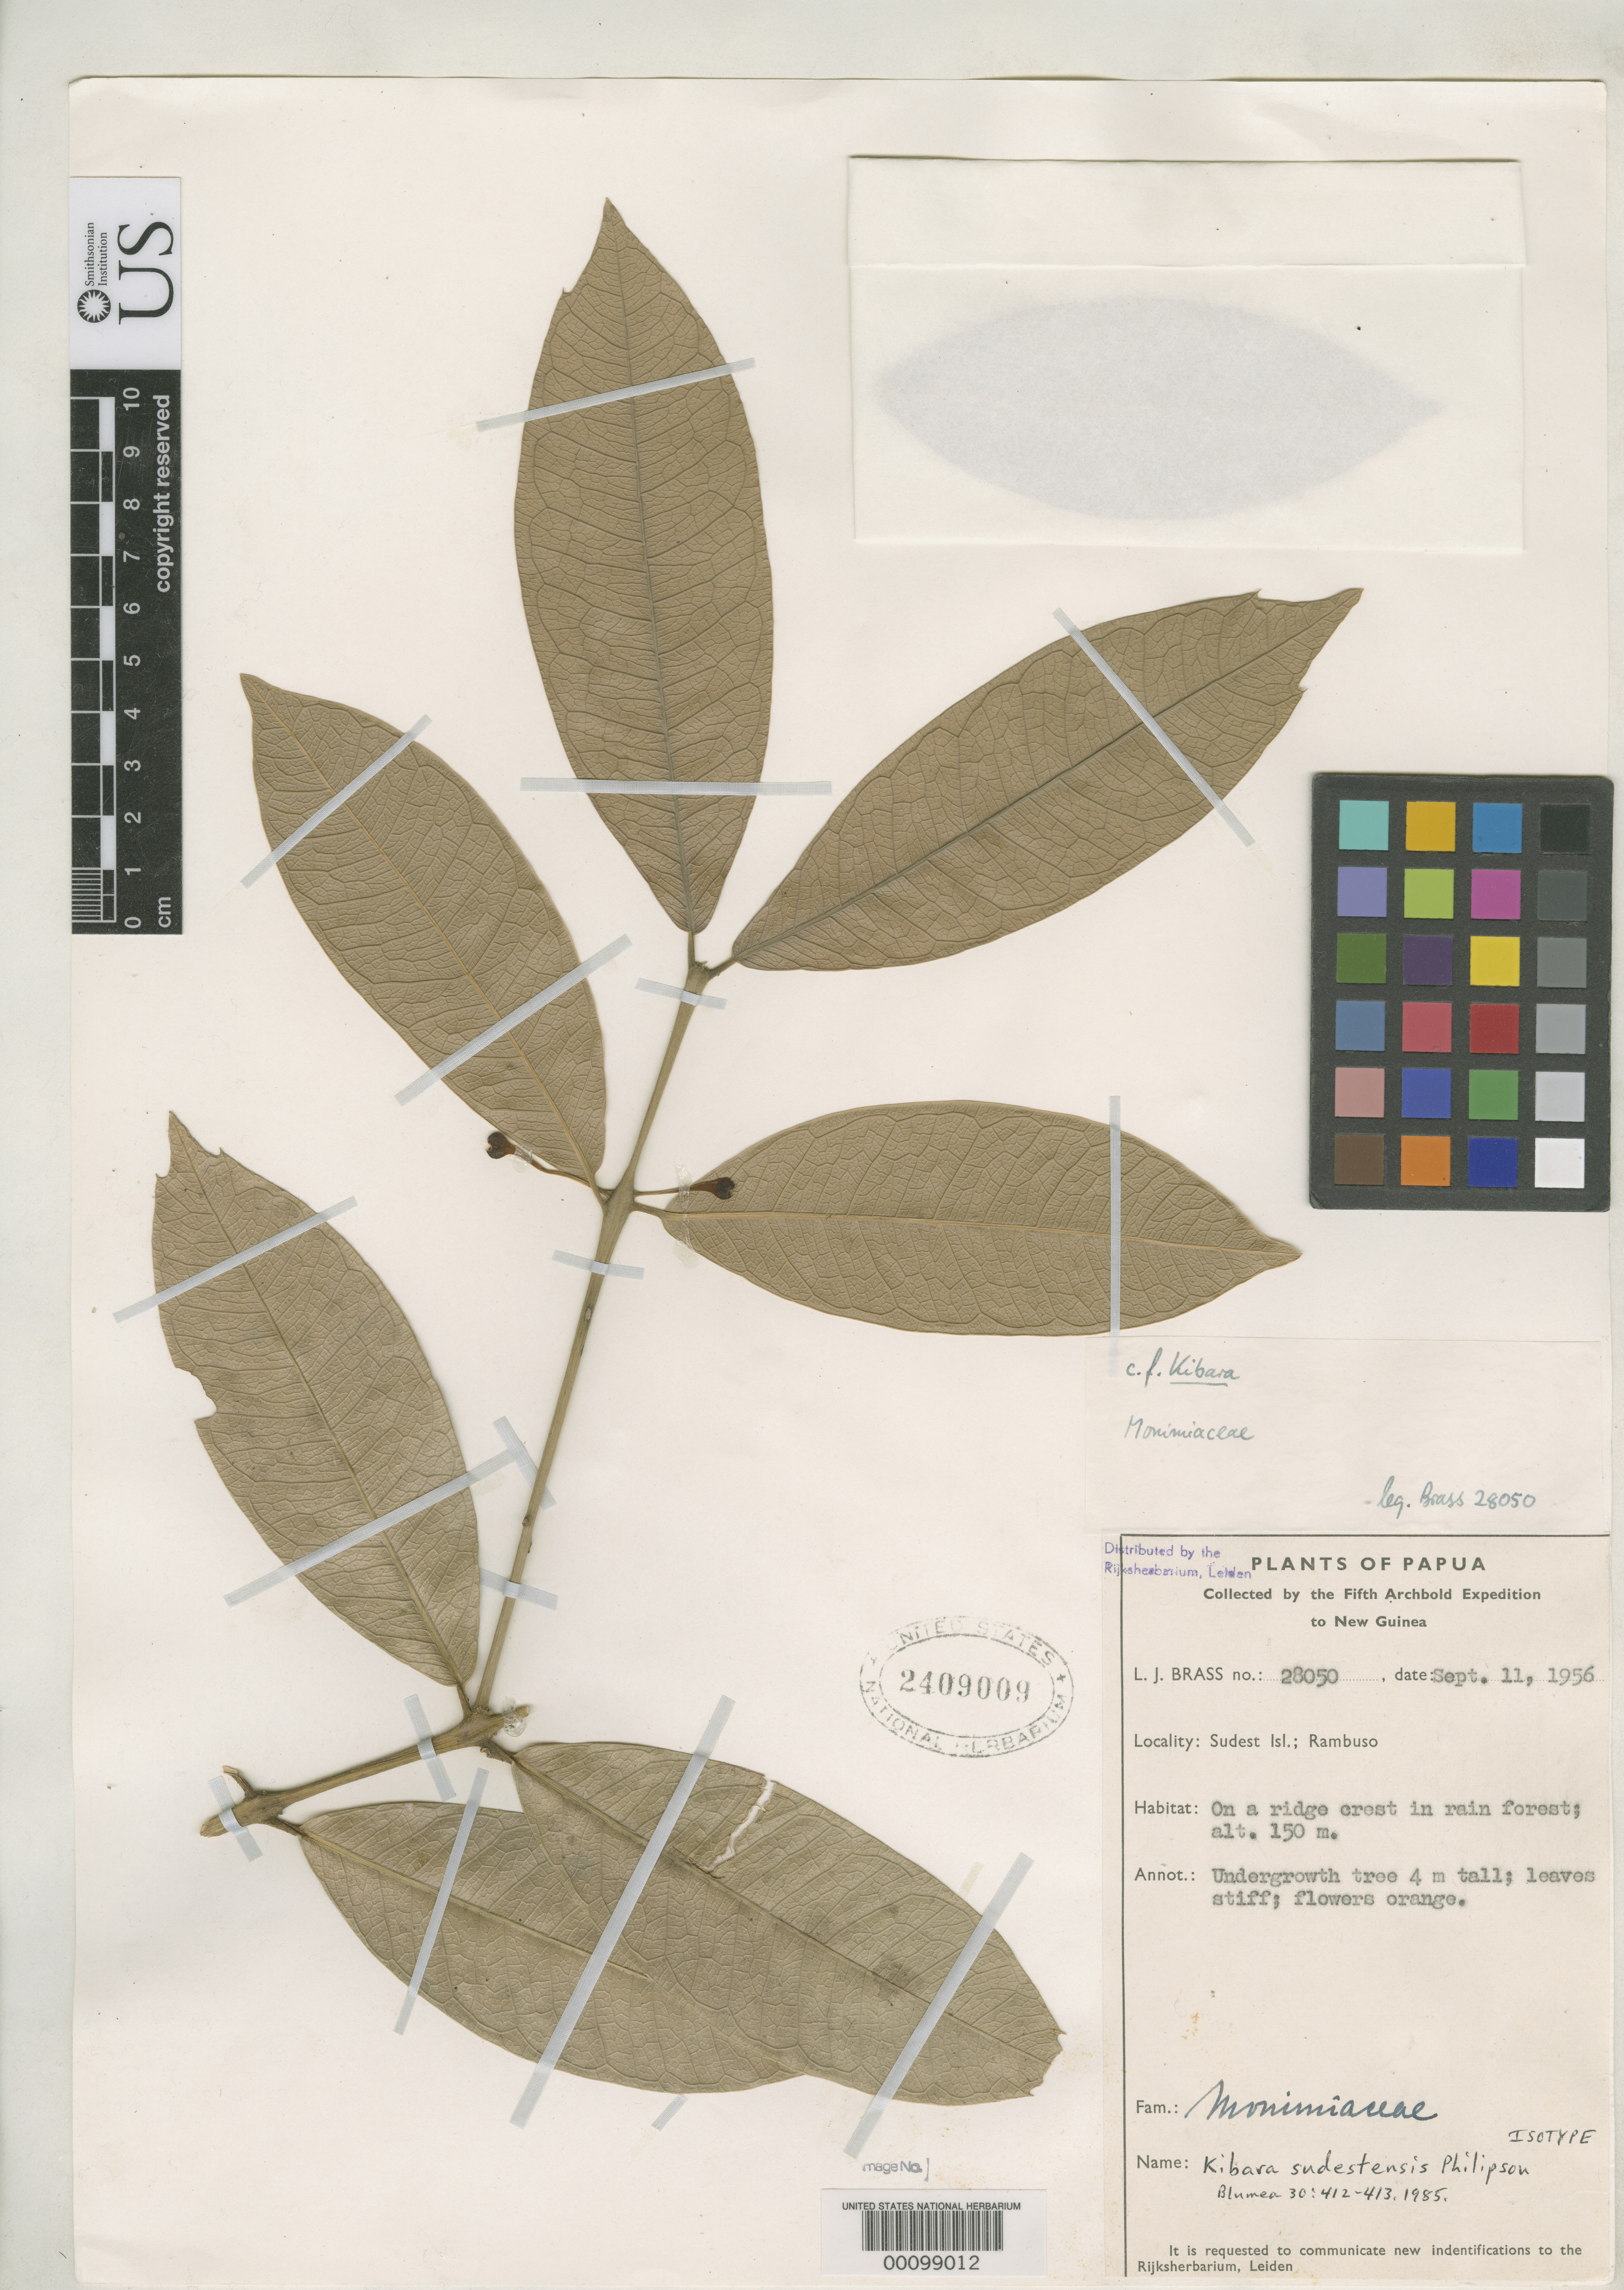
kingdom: Plantae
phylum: Tracheophyta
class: Magnoliopsida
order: Laurales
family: Monimiaceae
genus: Kibara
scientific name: Kibara sudestensis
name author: Philipson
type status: Isotype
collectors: L. J. Brass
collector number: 28050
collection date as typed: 11 Sep 1956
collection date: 1956-09-11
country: Papua New Guinea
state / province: Milne Bay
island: Sudest [Tagula]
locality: Rambuso. [Louisade Arch.]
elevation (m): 150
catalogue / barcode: US 2409009